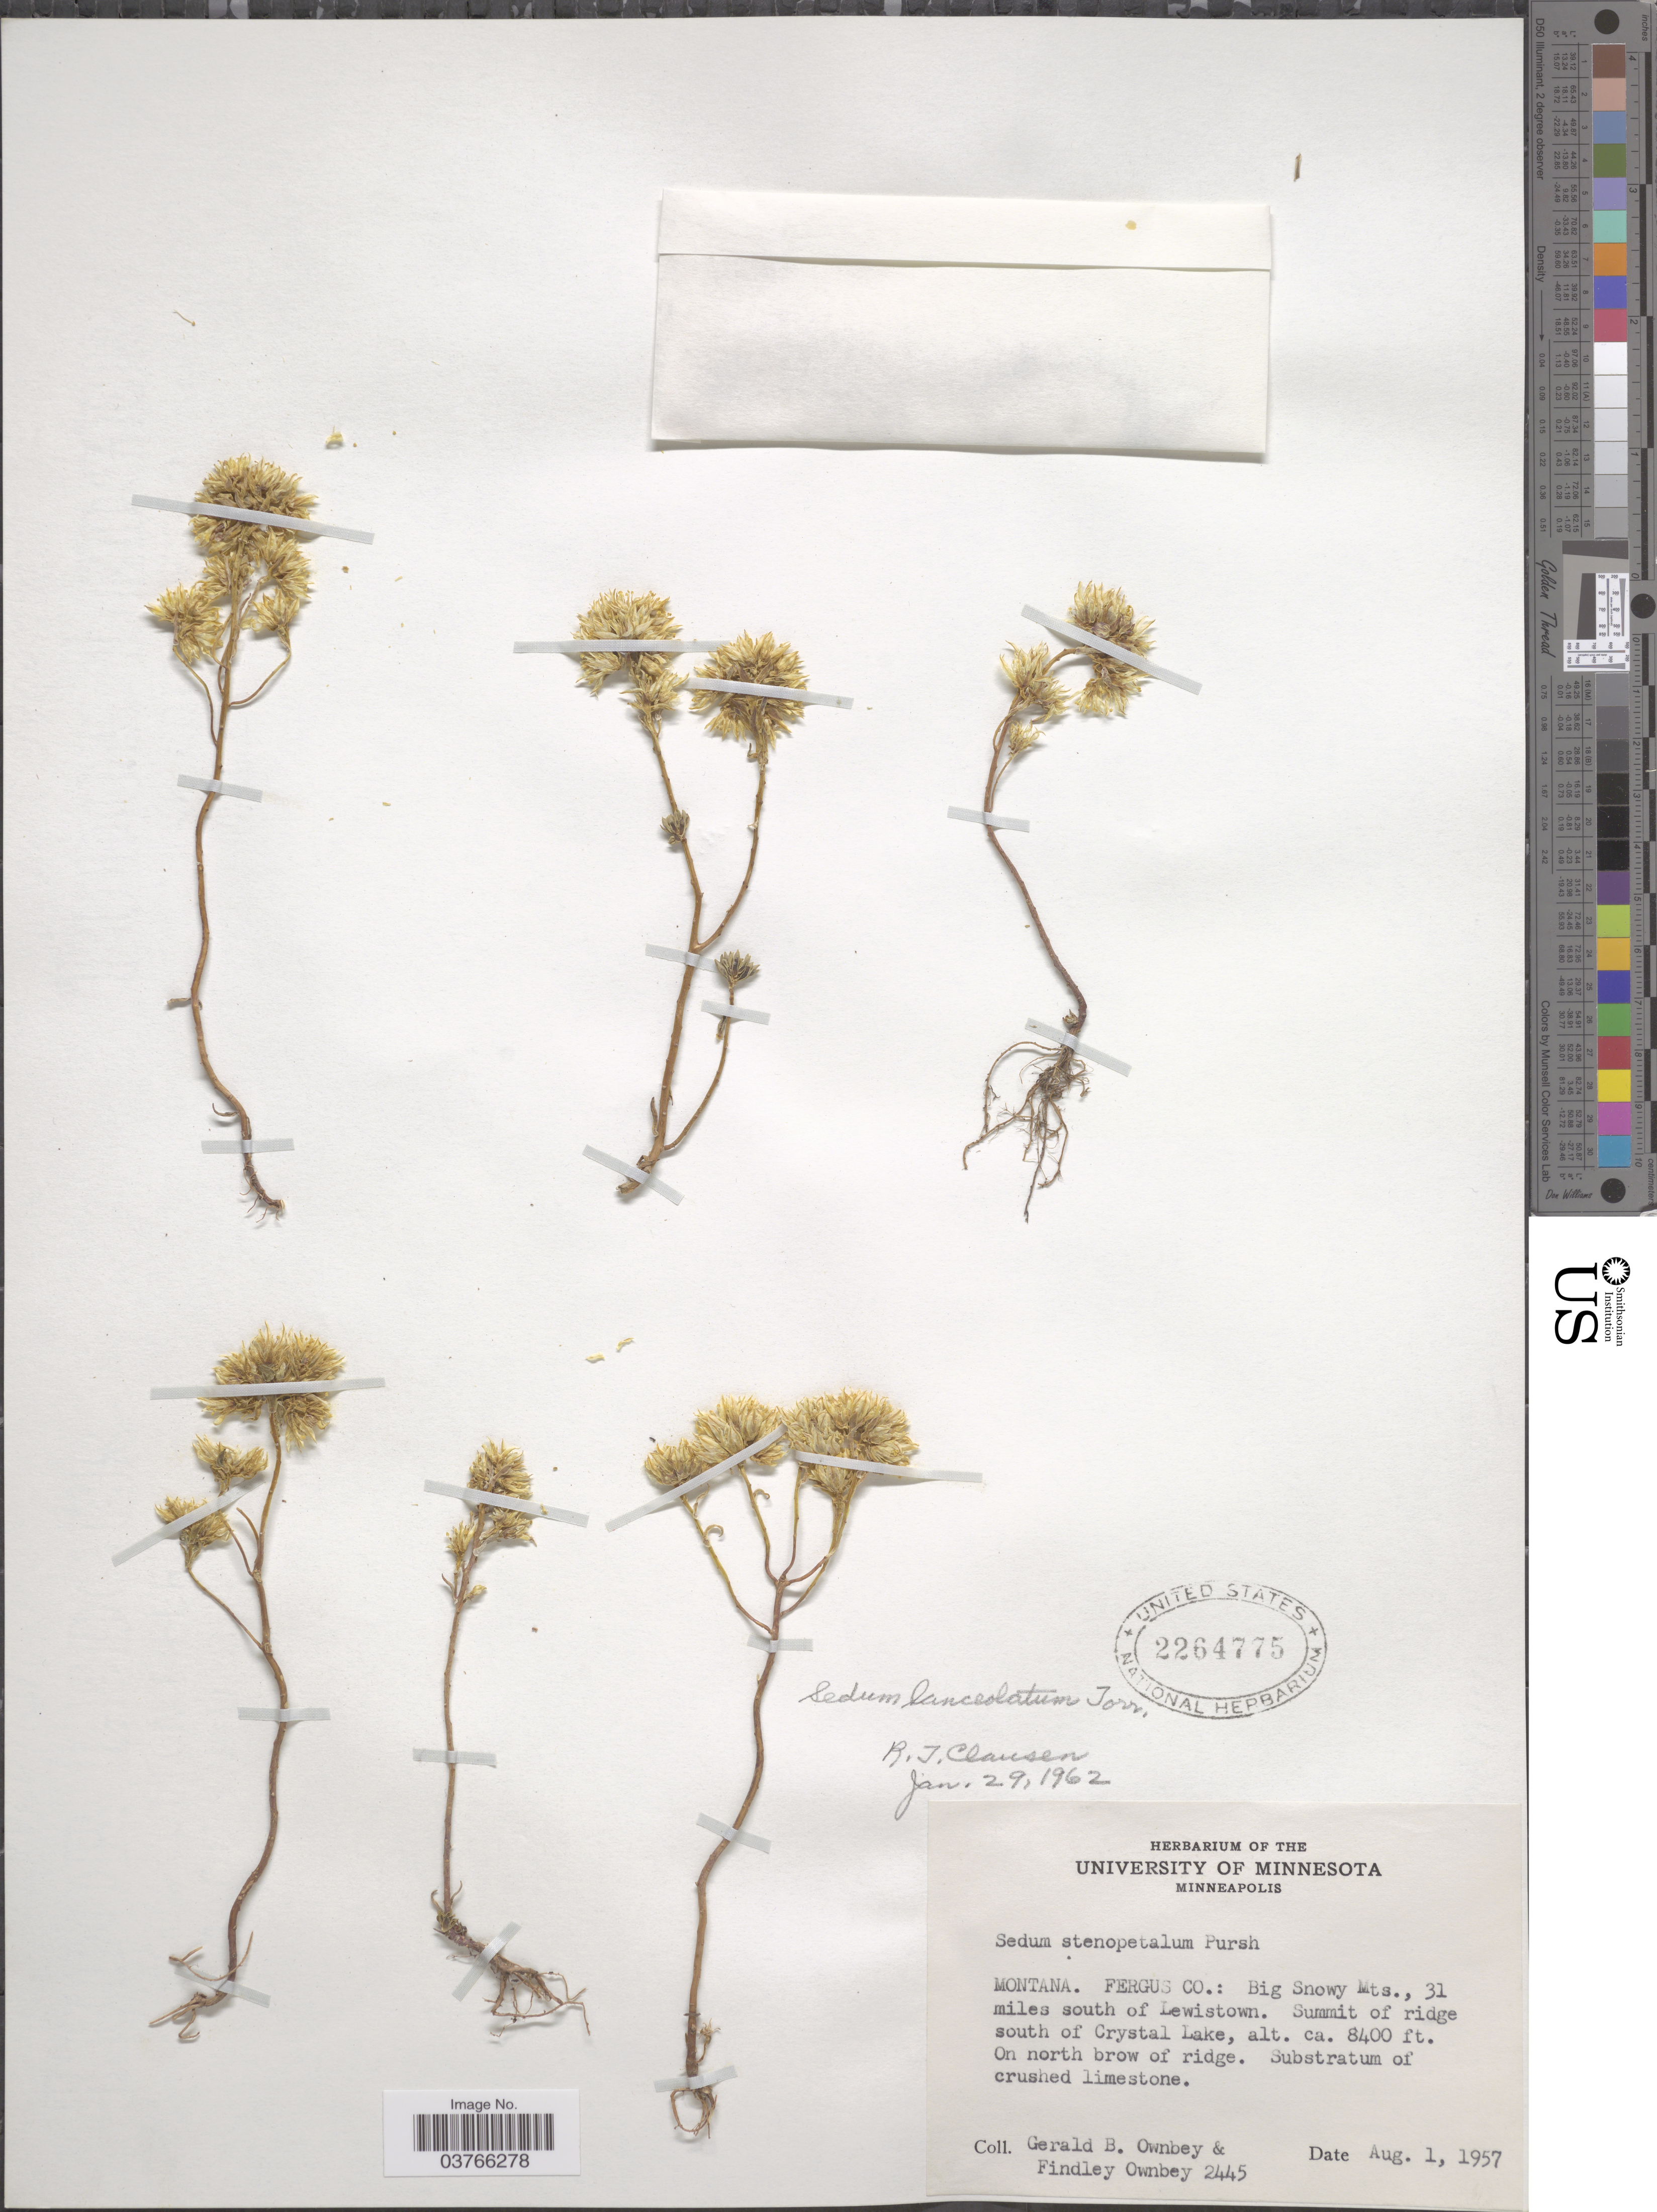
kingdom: Plantae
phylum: Tracheophyta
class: Magnoliopsida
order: Saxifragales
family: Crassulaceae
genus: Sedum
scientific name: Sedum lanceolatum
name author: Torr.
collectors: G. B. Ownbey & F. Ownbey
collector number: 2445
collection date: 1957-08-01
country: United States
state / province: Montana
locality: Fergus Co.: Big Snowy Mts., 31 miles south of Lewistown. Summit of ridge south of Crystal Lake. On north brow of ridge.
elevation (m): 2560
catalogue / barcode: US 2264775